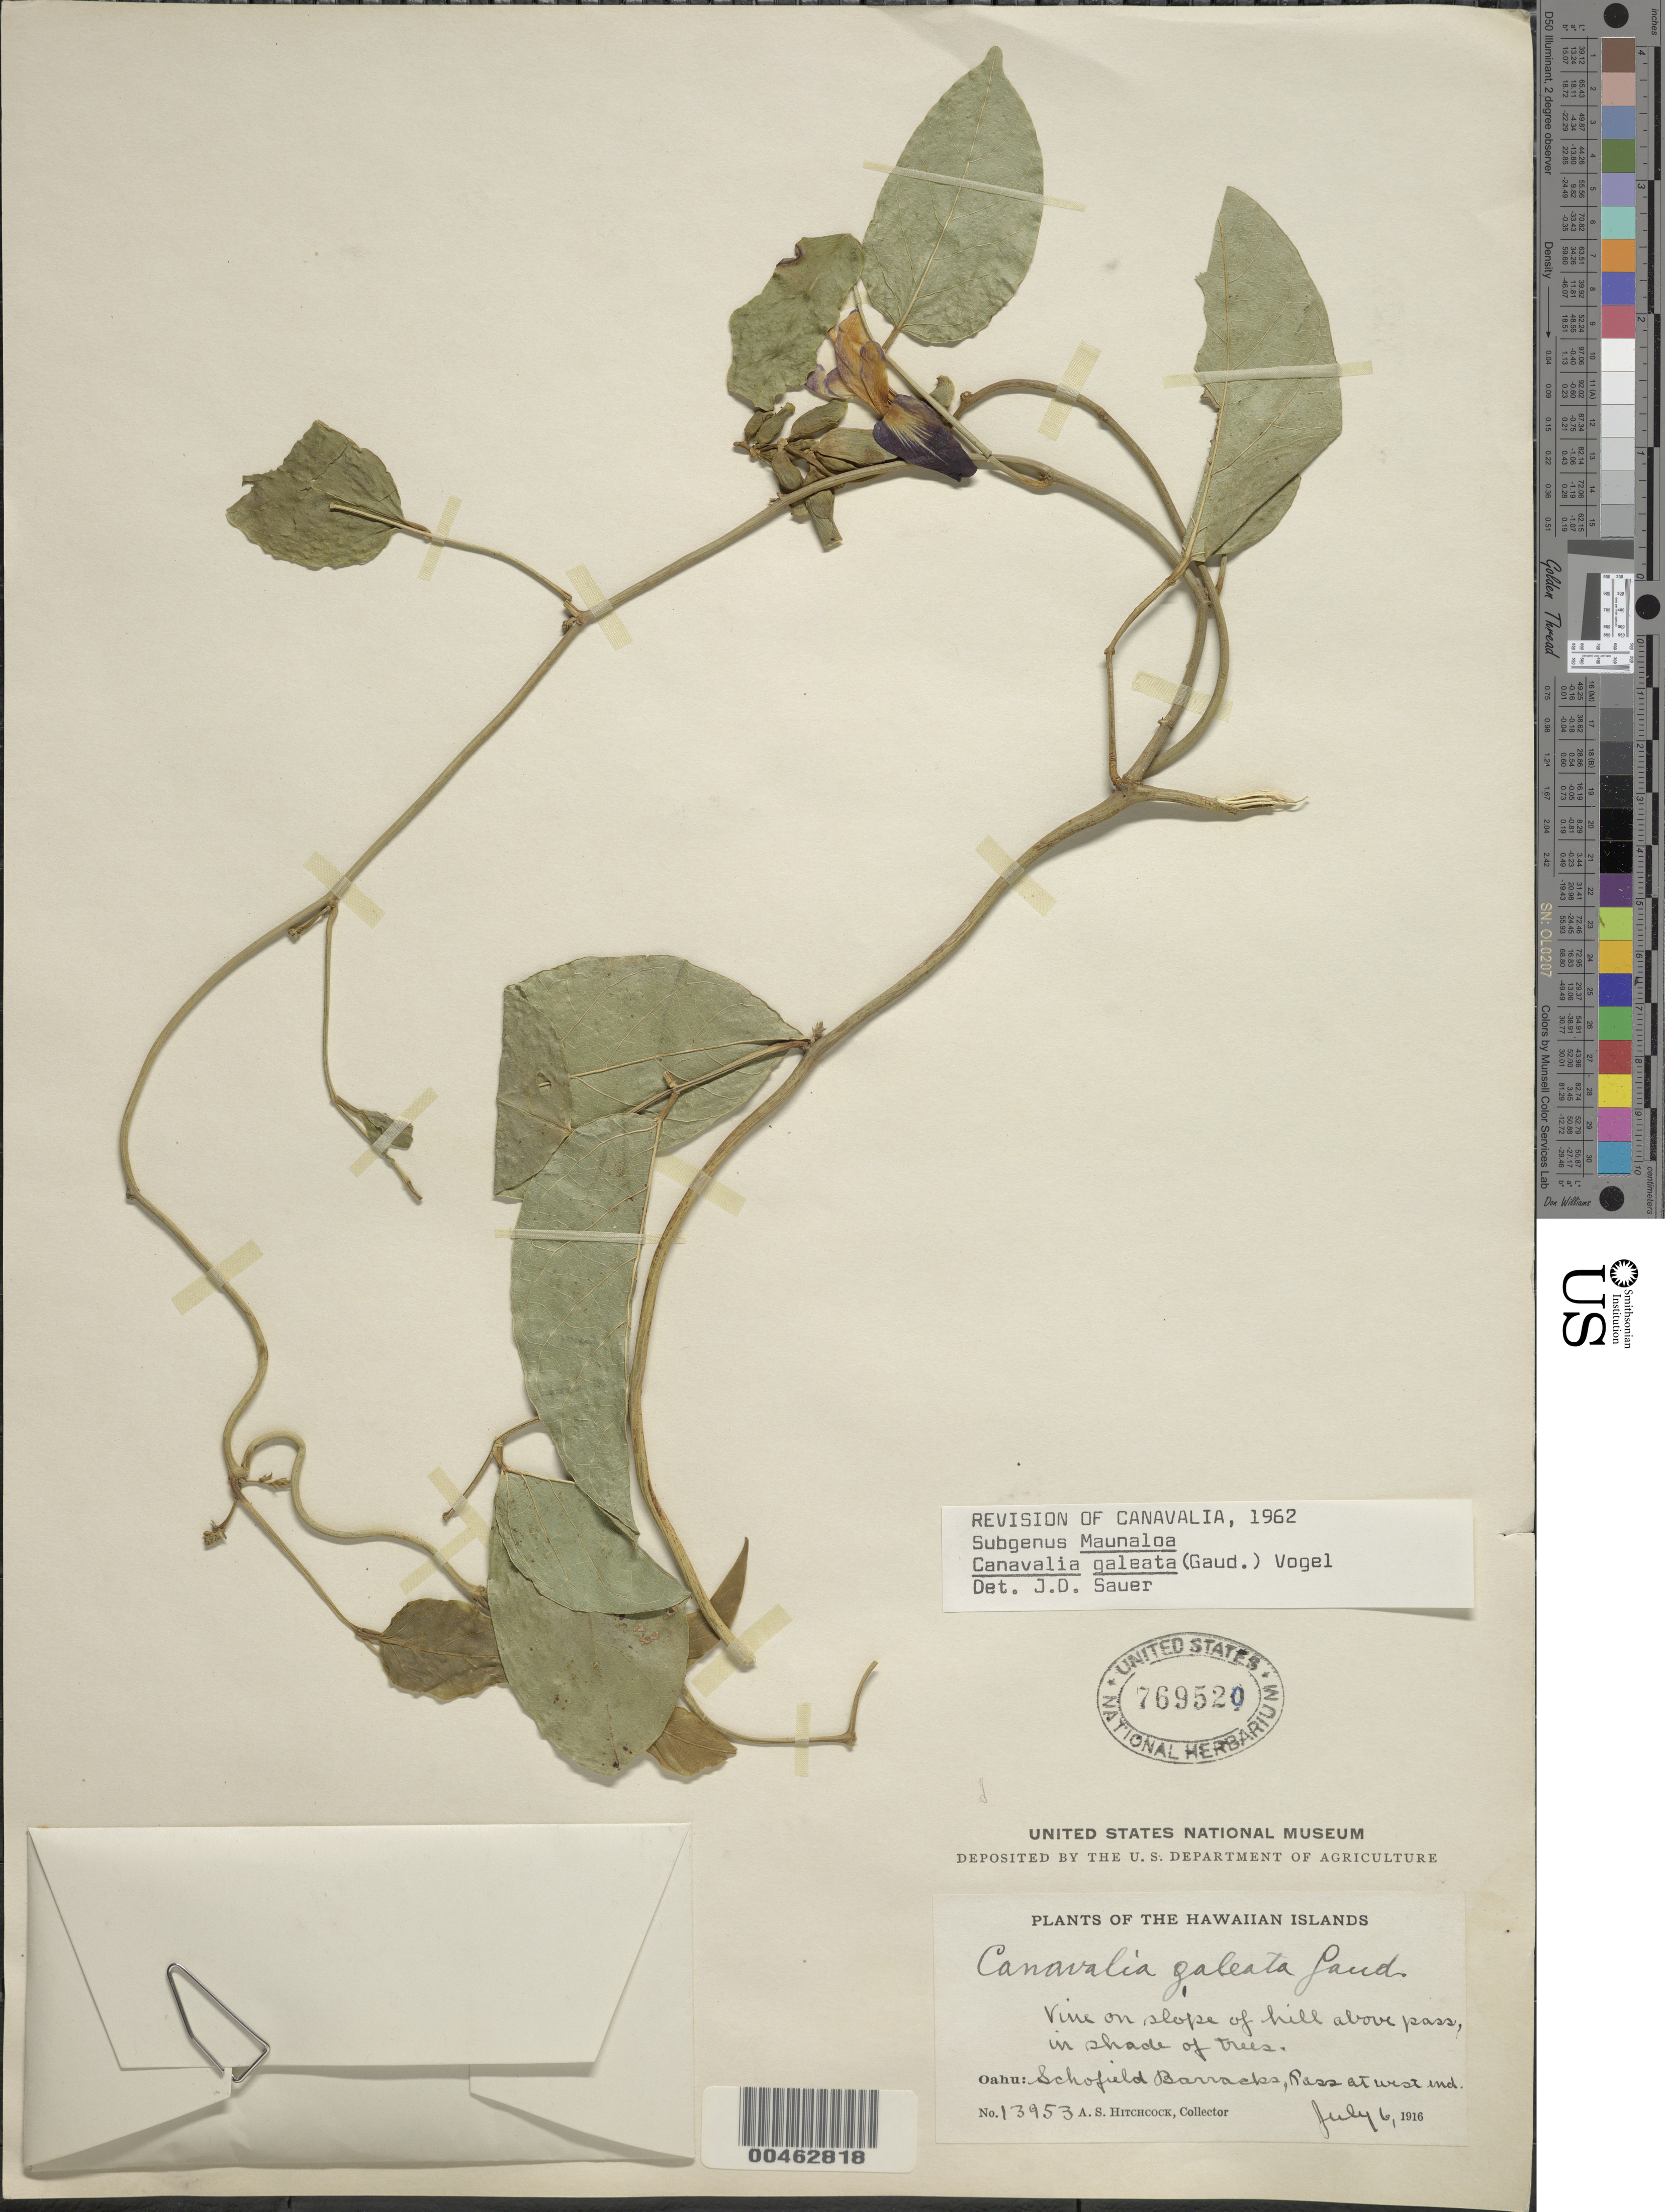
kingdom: Plantae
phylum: Tracheophyta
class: Magnoliopsida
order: Fabales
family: Fabaceae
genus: Canavalia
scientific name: Canavalia galeata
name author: Gaudich.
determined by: Sauer, J. D.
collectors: A. S. Hitchcock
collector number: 13953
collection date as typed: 6 Jul 1916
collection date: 1916-07-06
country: United States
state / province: Hawaii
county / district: Honolulu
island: Oahu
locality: Schofield Barracks, Pass at W end, on slope of hill above pass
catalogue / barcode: US 769520